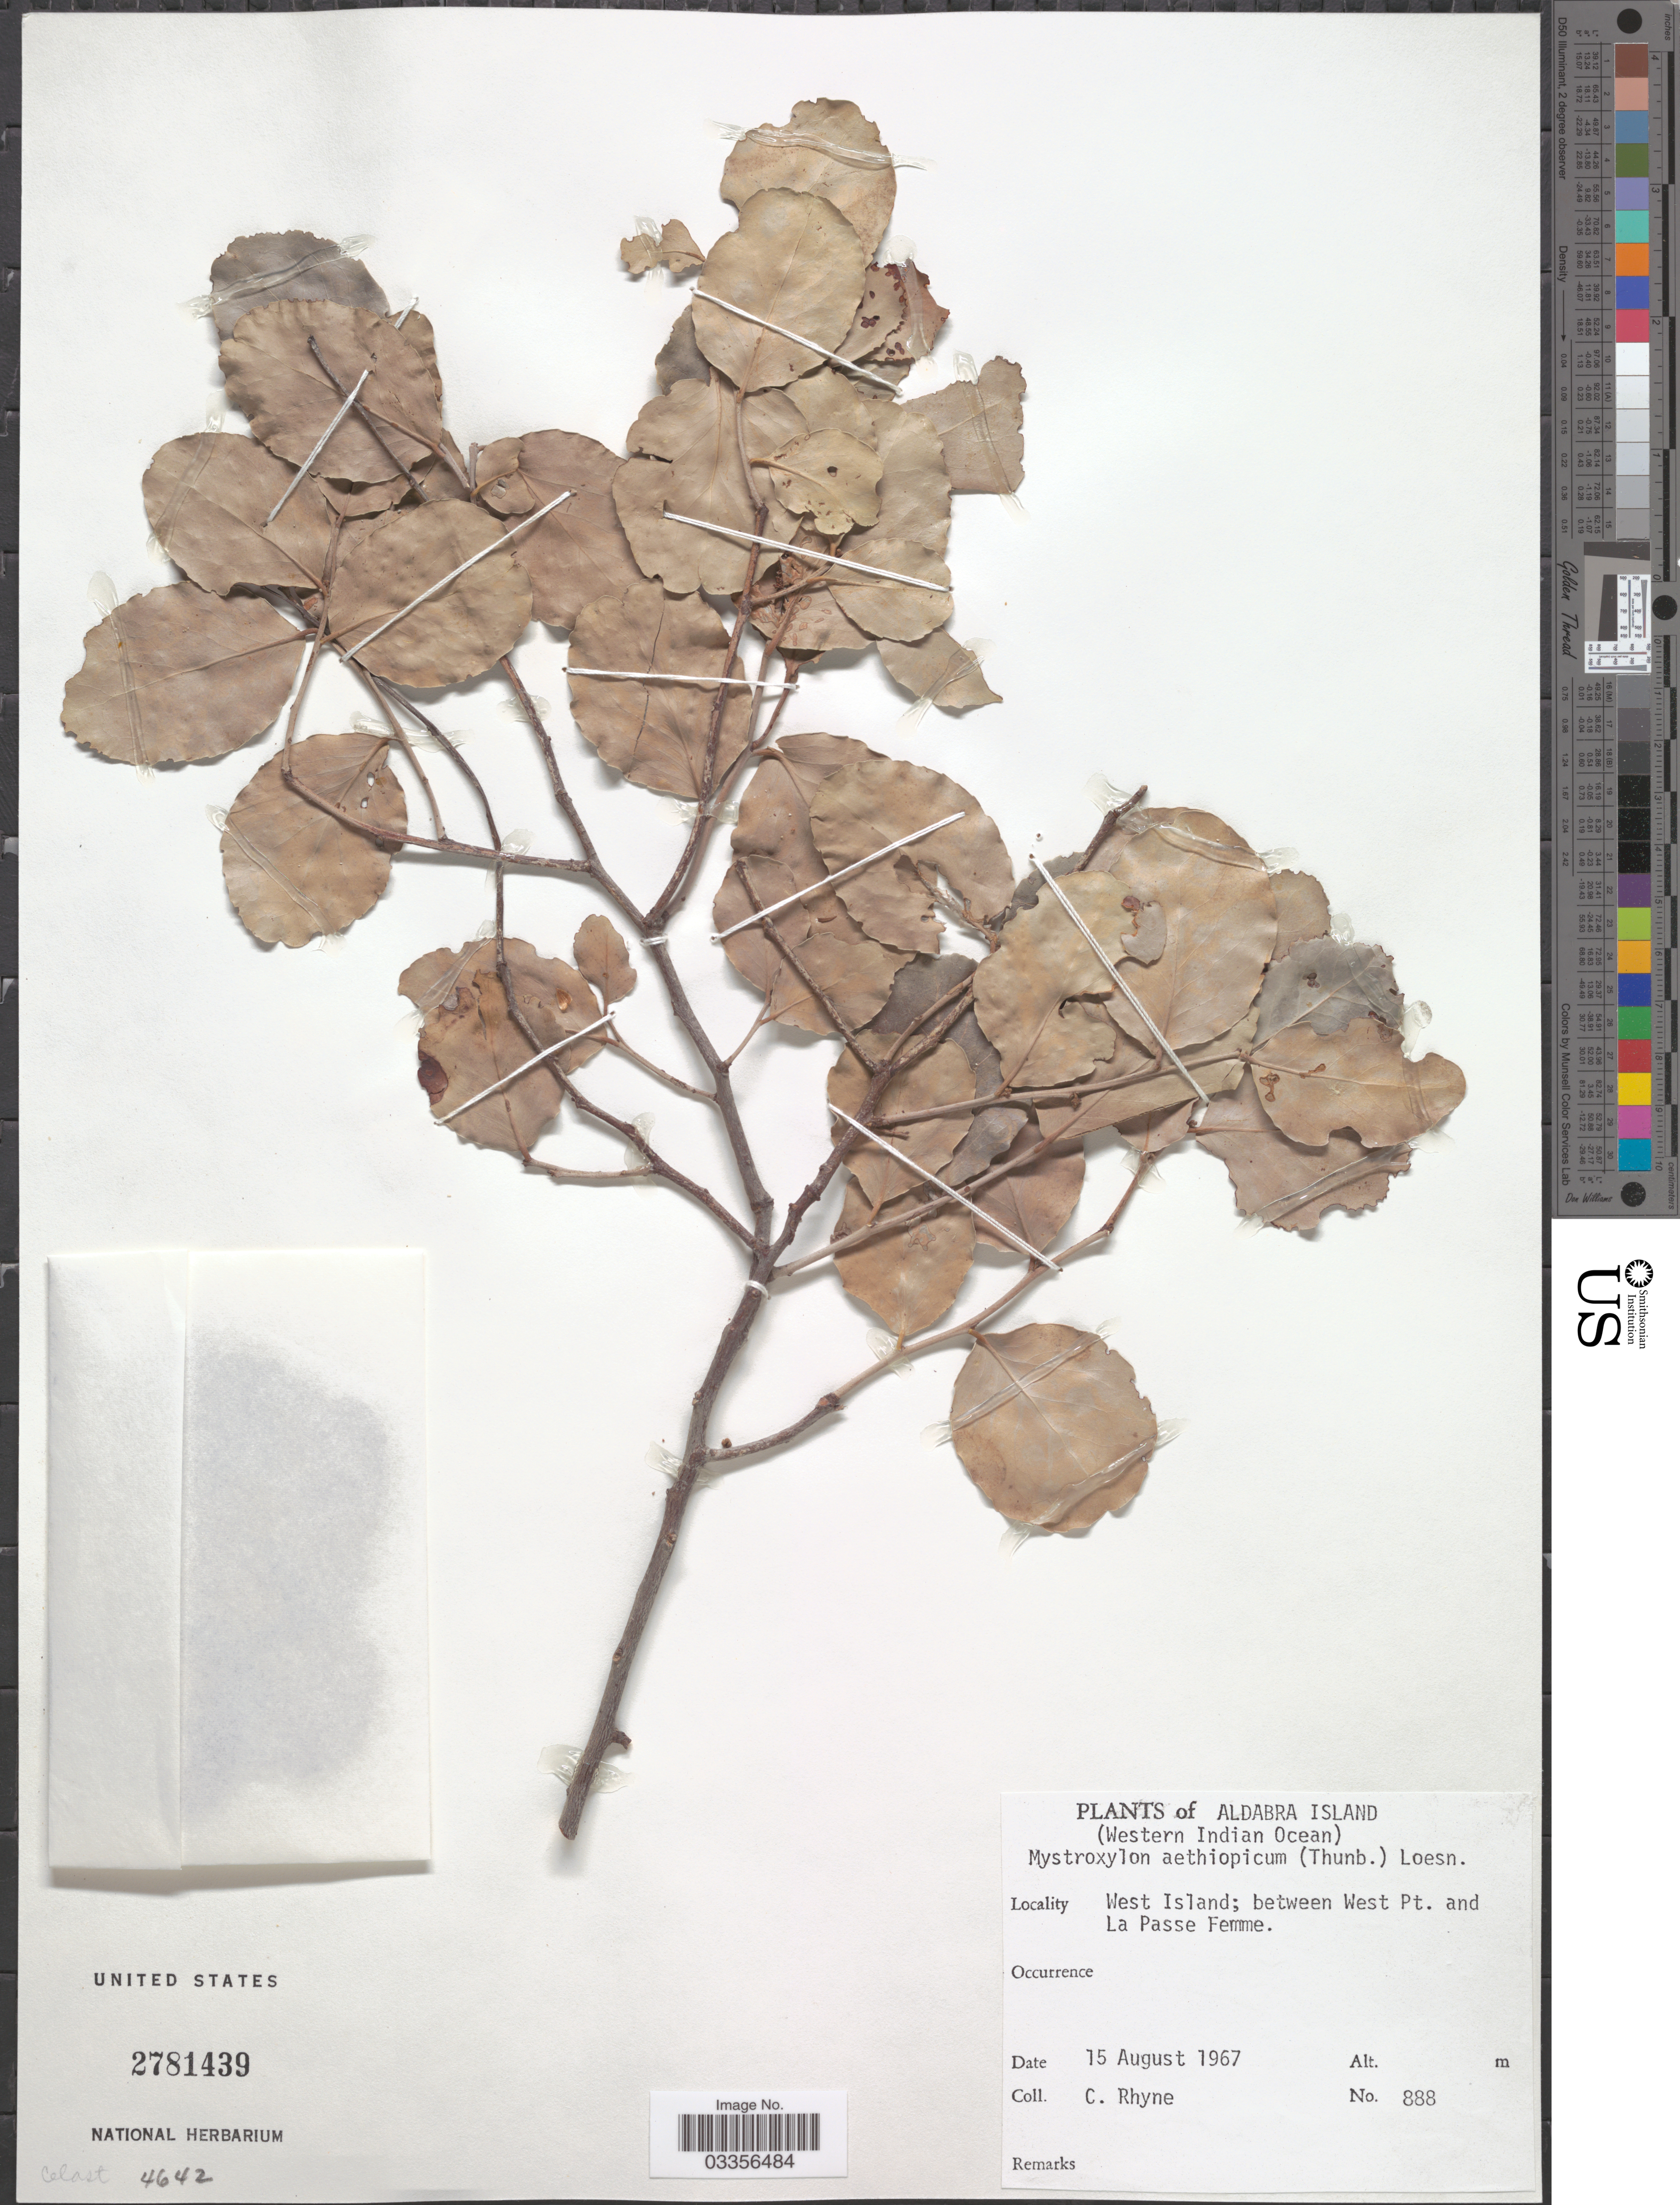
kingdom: Plantae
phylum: Tracheophyta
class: Magnoliopsida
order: Celastrales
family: Celastraceae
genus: Mystroxylon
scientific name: Mystroxylon aethiopicum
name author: (Thunb.) Loes.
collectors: C. Rhyne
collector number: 888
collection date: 1967-08-15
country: Seychelles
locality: Aldabra Island (Western Indian Ocean) West Island; between West Pt. and La Passe Femme.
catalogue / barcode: US 2781439